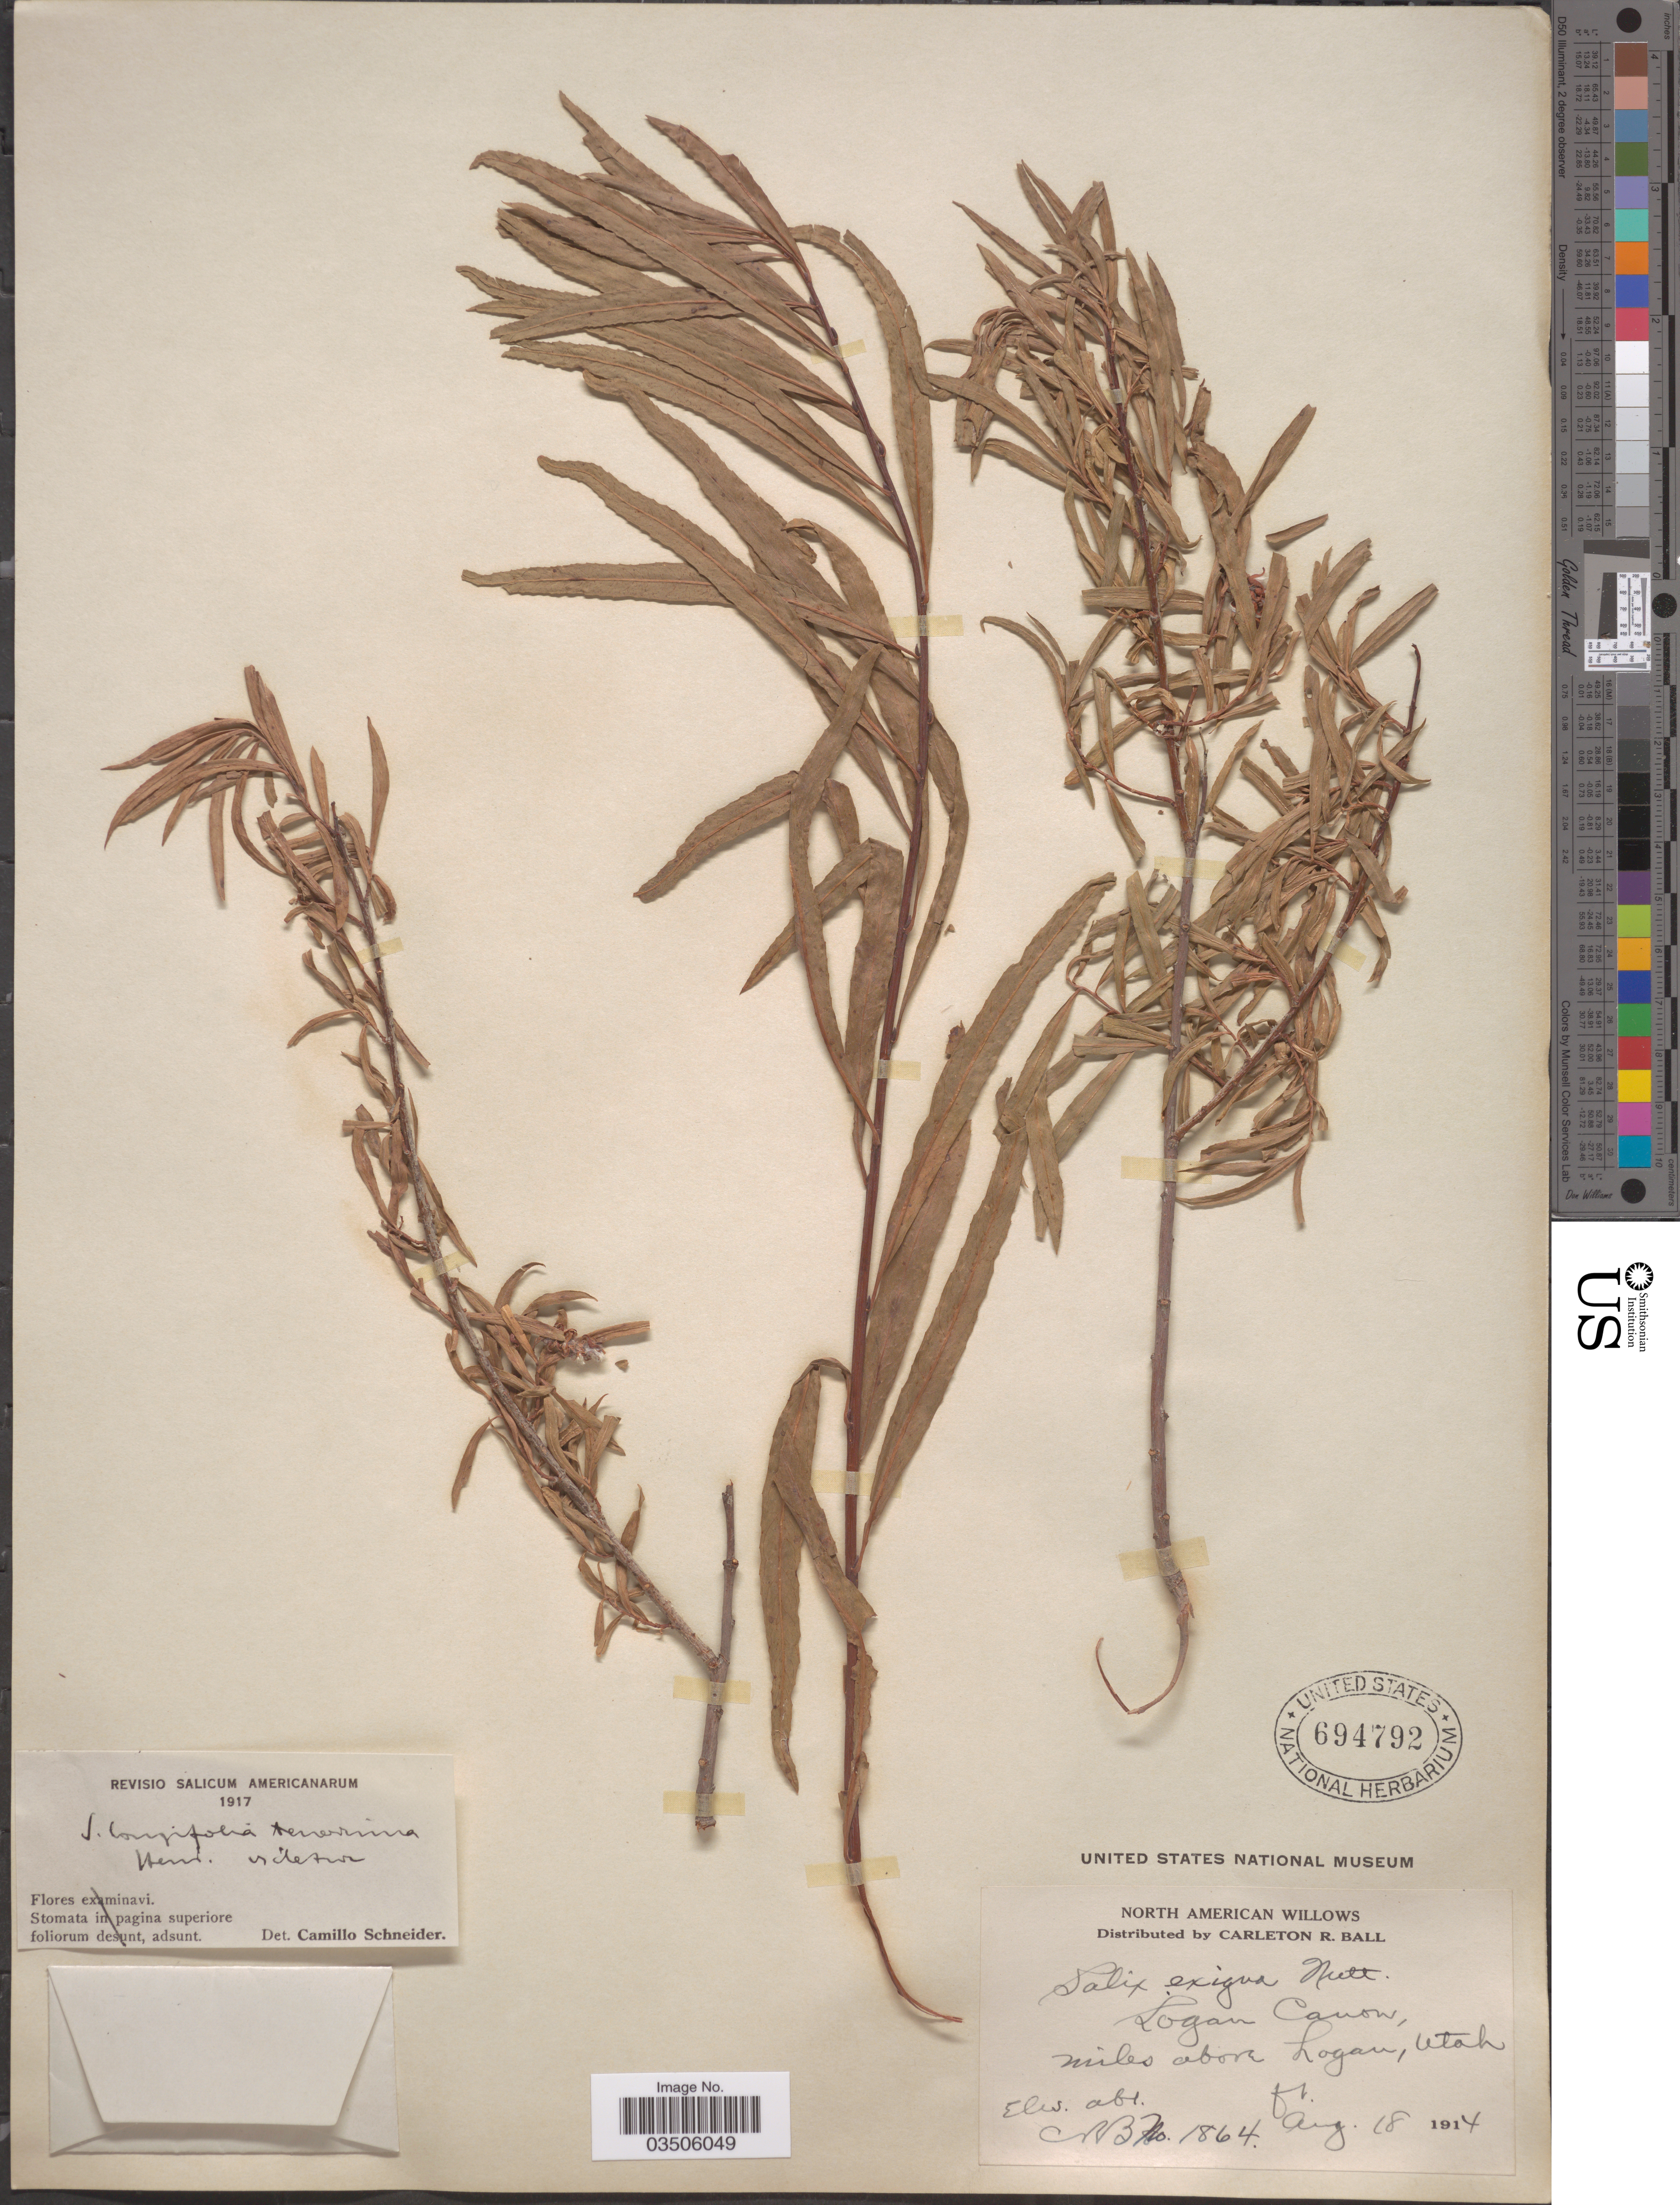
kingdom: Plantae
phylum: Tracheophyta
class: Magnoliopsida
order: Malpighiales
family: Salicaceae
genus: Salix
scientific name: Salix tenerrima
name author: (L.F. Hend.) A. Heller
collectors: C. R. Ball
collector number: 1864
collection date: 1914-08-18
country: United States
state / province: Utah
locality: Logan Canon, miles above Logan.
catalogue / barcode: US 694792